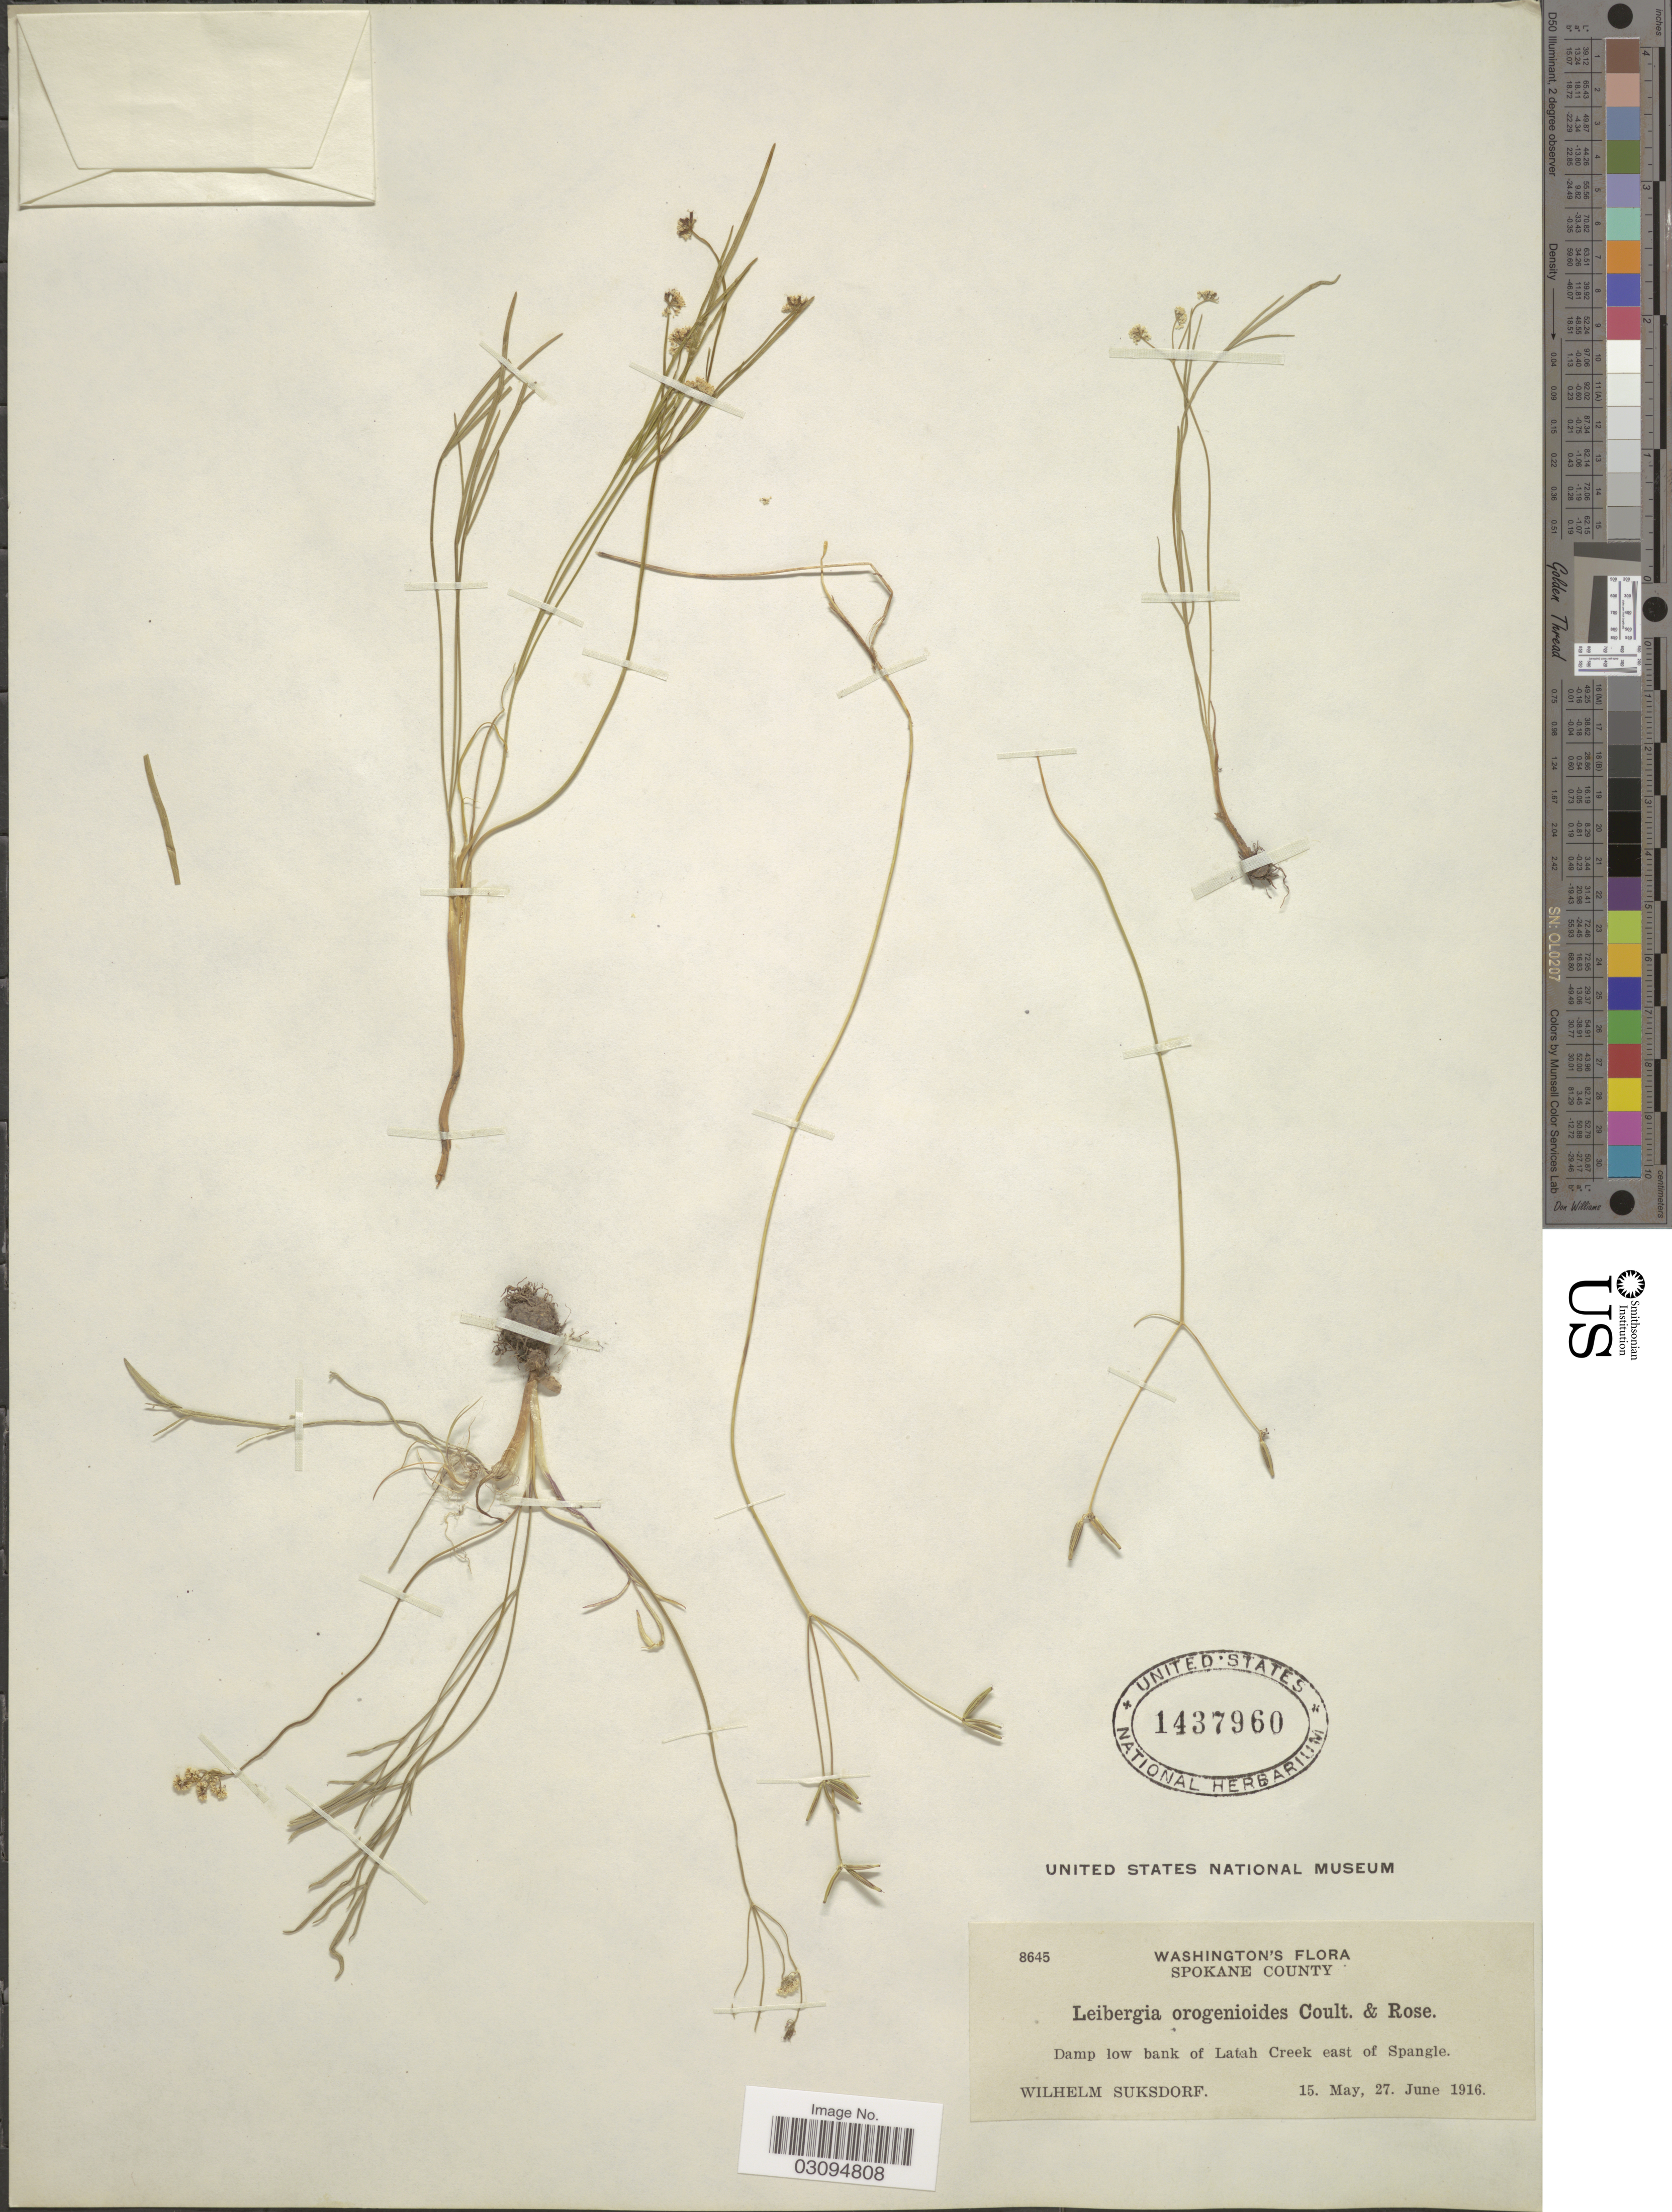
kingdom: Plantae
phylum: Tracheophyta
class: Magnoliopsida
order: Apiales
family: Apiaceae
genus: Lomatium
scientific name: Lomatium orogenioides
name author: (J.M. Coult. & Rose) Mathias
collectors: W. N. Suksdorf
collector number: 8645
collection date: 1916-05-15/1916-06-27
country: United States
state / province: Washington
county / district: Spokane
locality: Spokane County. Damp low bank of Latah Creek east of Spangle.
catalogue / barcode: US 1437960